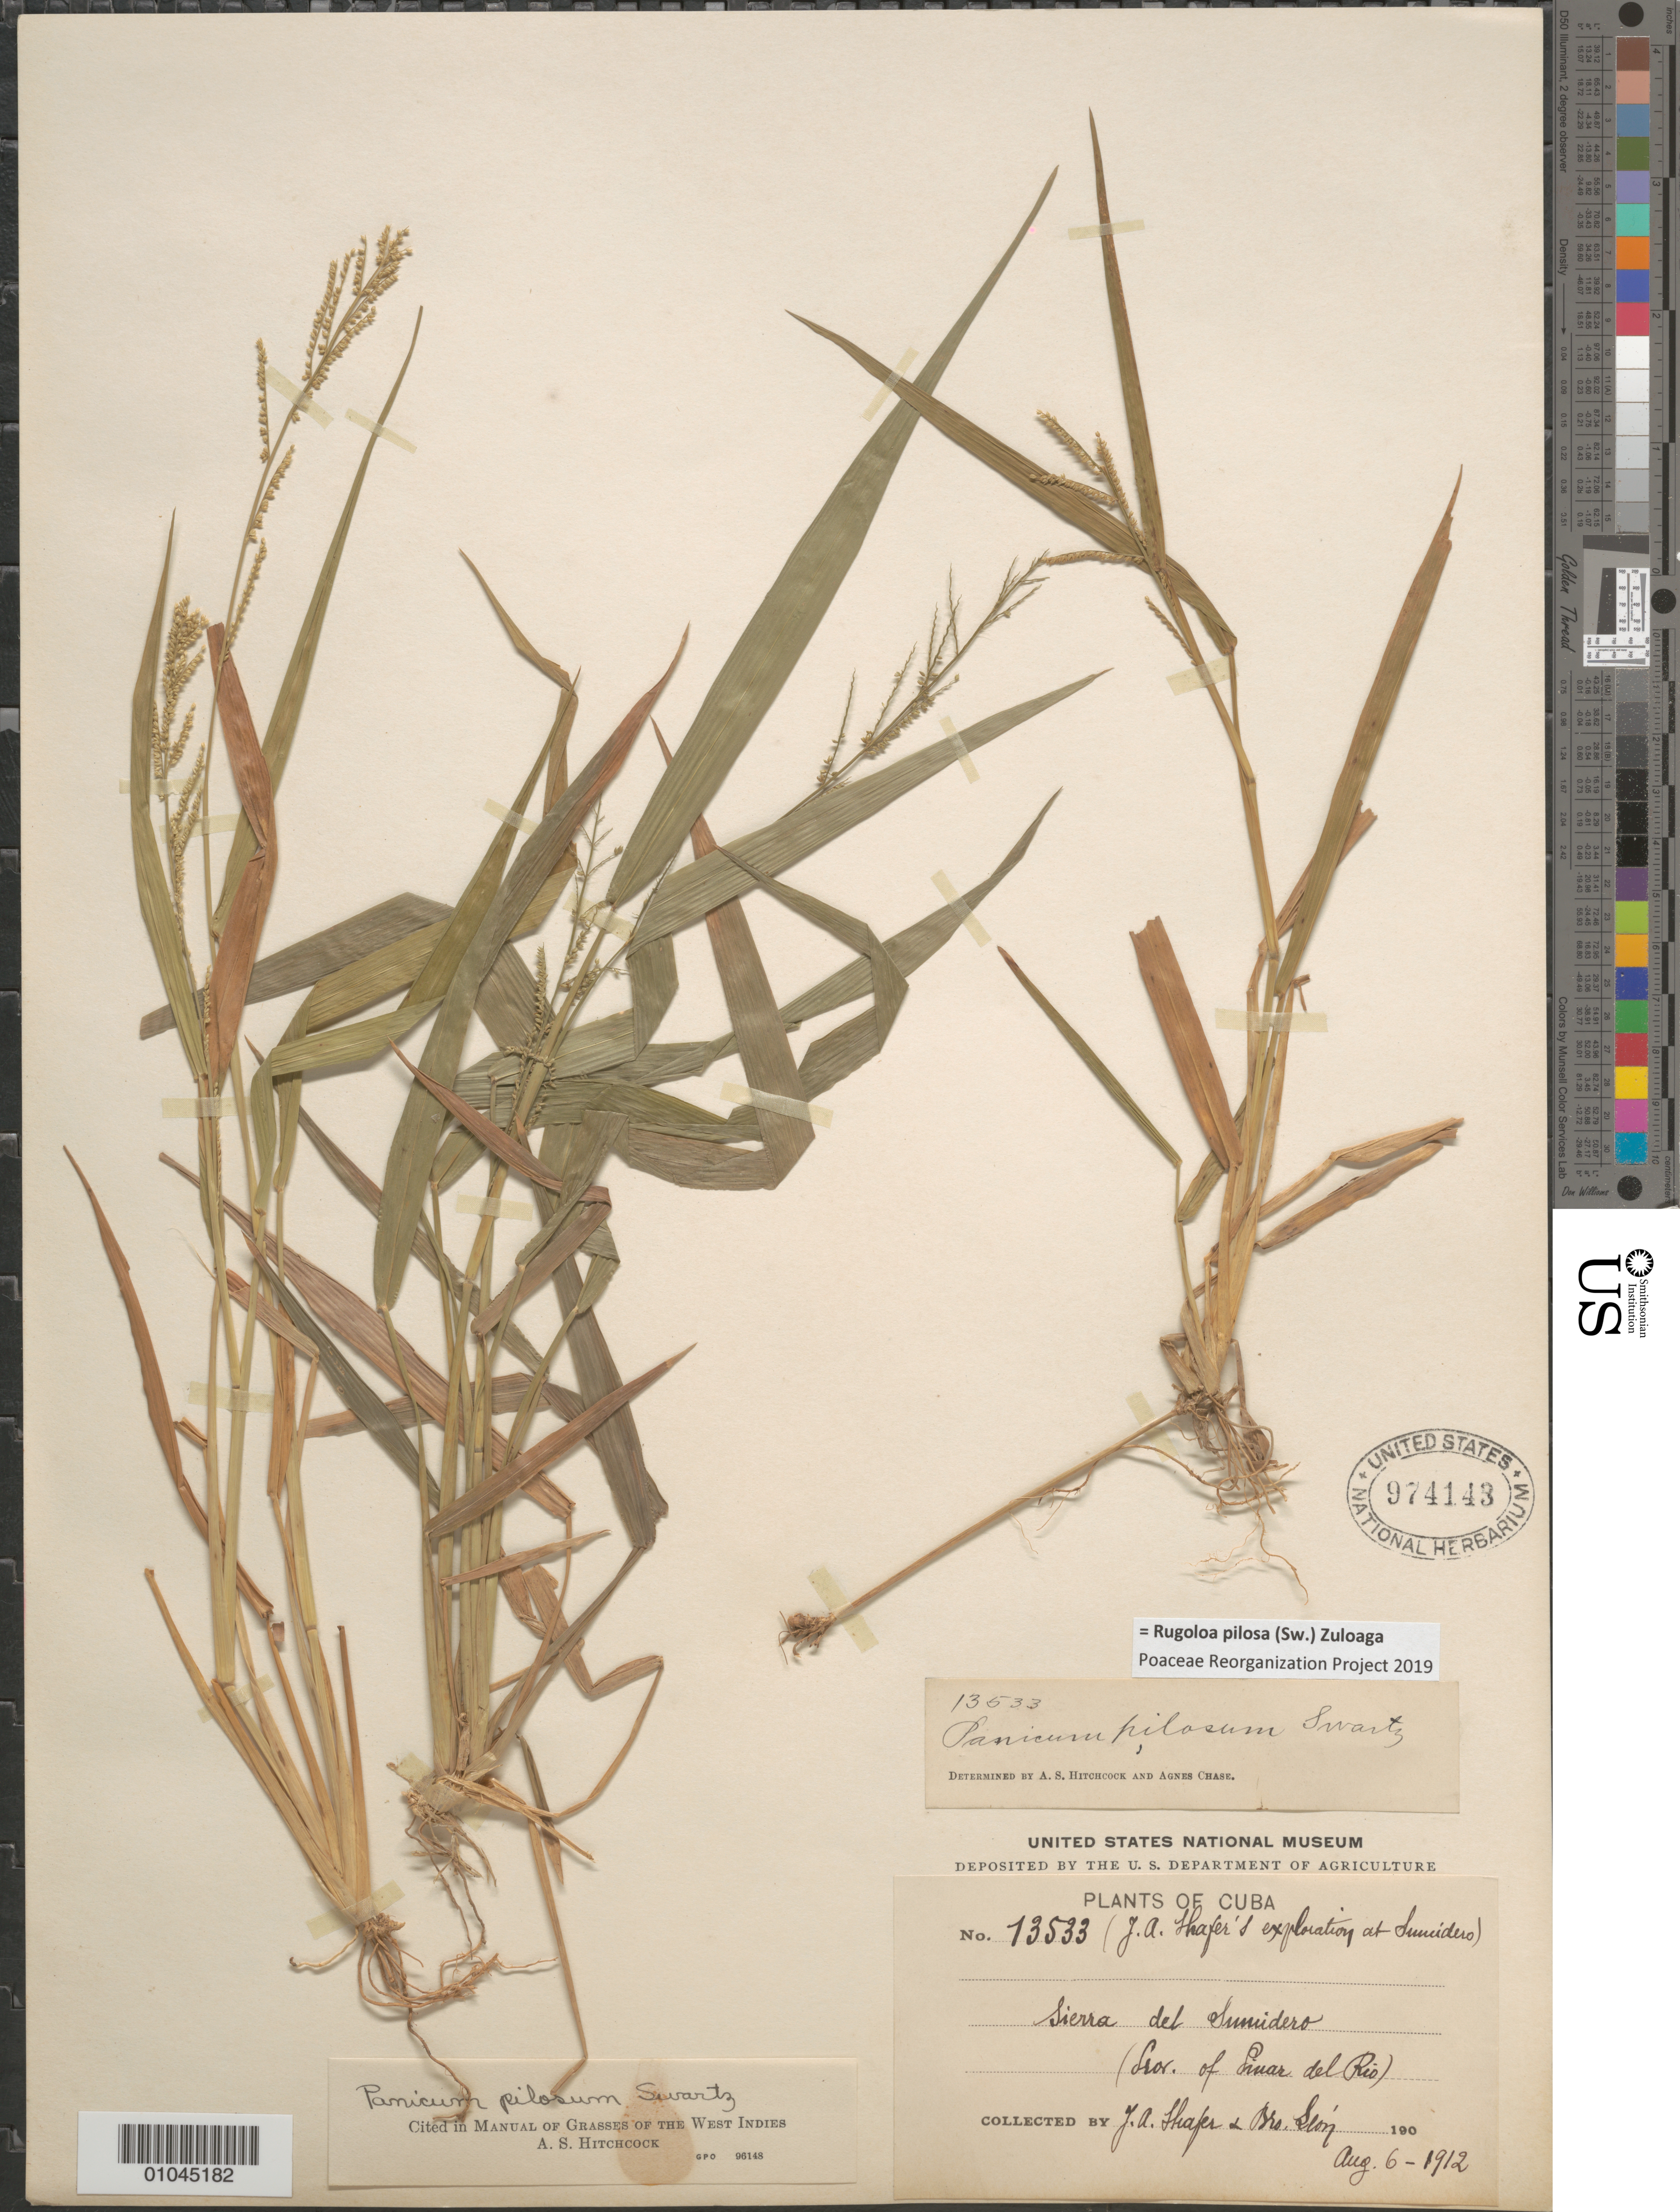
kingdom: Plantae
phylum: Tracheophyta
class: Liliopsida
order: Poales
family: Poaceae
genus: Panicum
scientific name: Panicum pilosum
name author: Sw.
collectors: J. A. Shafer & Bro. León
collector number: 13533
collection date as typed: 06 Aug 1912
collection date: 1912-08-06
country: Cuba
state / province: Pinar del Rio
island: Cuba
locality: Sierra del Sumidero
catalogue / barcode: US 974143